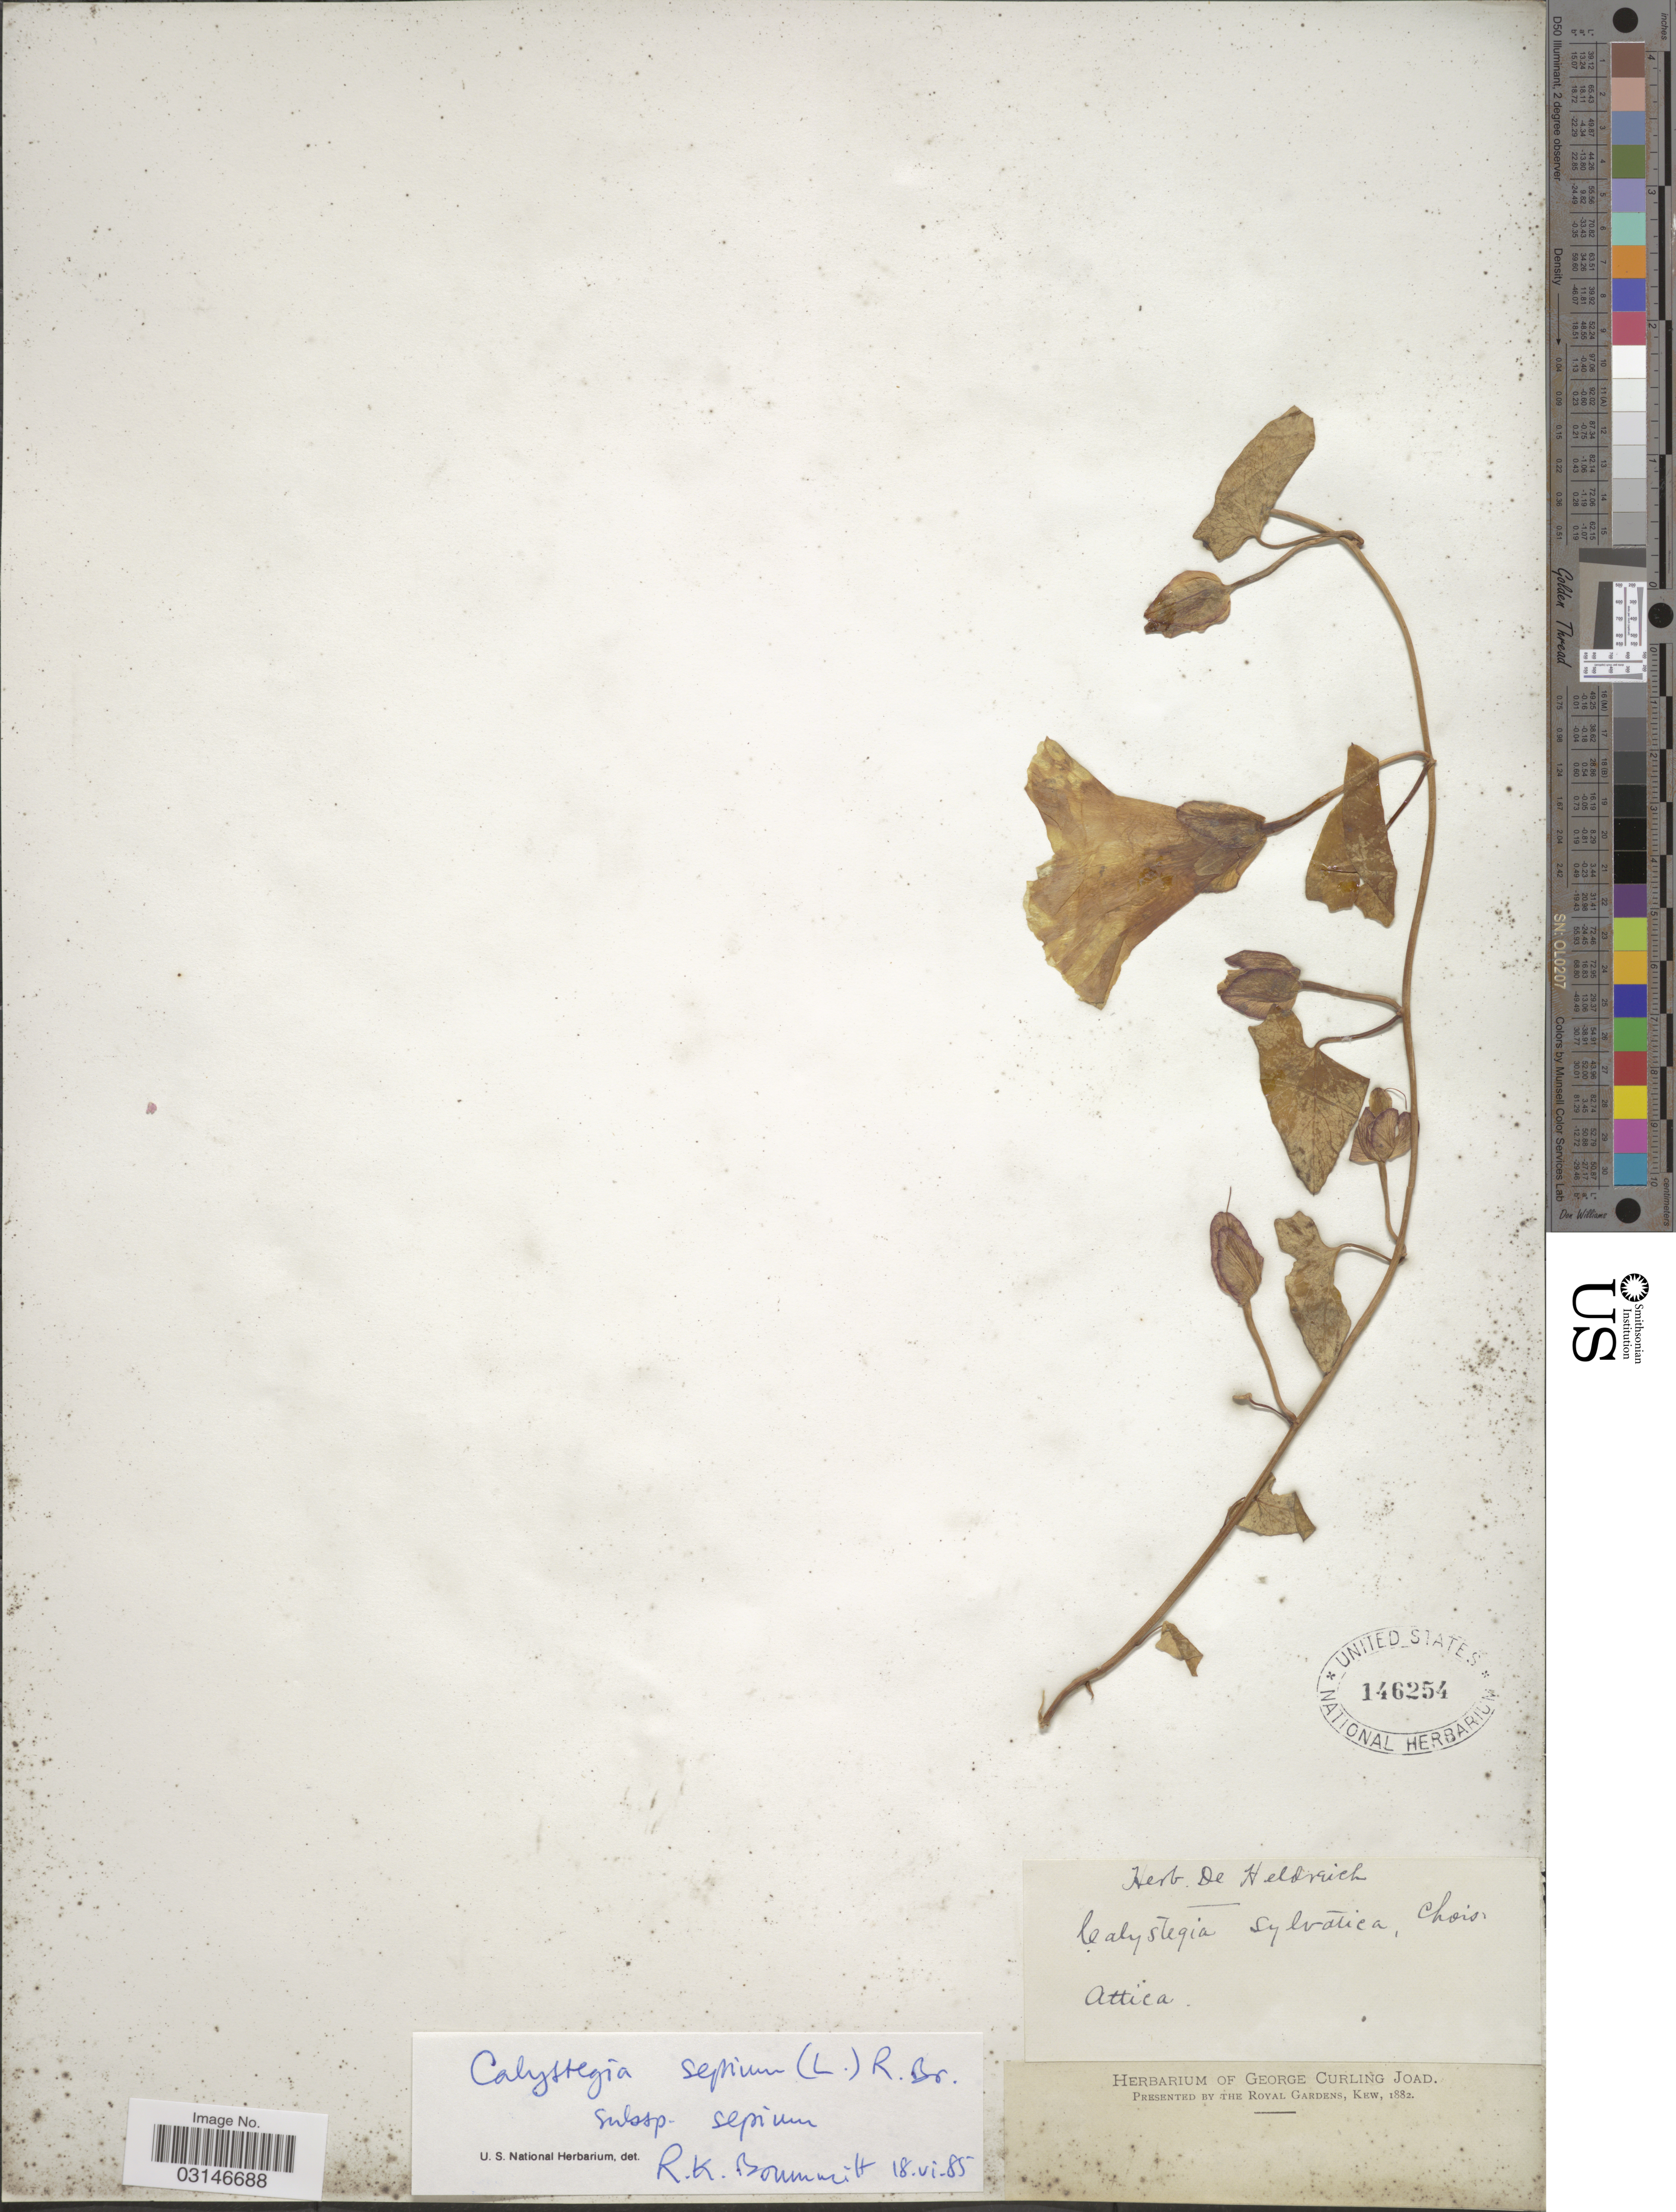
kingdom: Plantae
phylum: Tracheophyta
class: Magnoliopsida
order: Solanales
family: Convolvulaceae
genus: Calystegia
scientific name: Calystegia sepium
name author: (L.) R. Br.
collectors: ex herb. De Heldreich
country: Greece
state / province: Attica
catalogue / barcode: US 146254